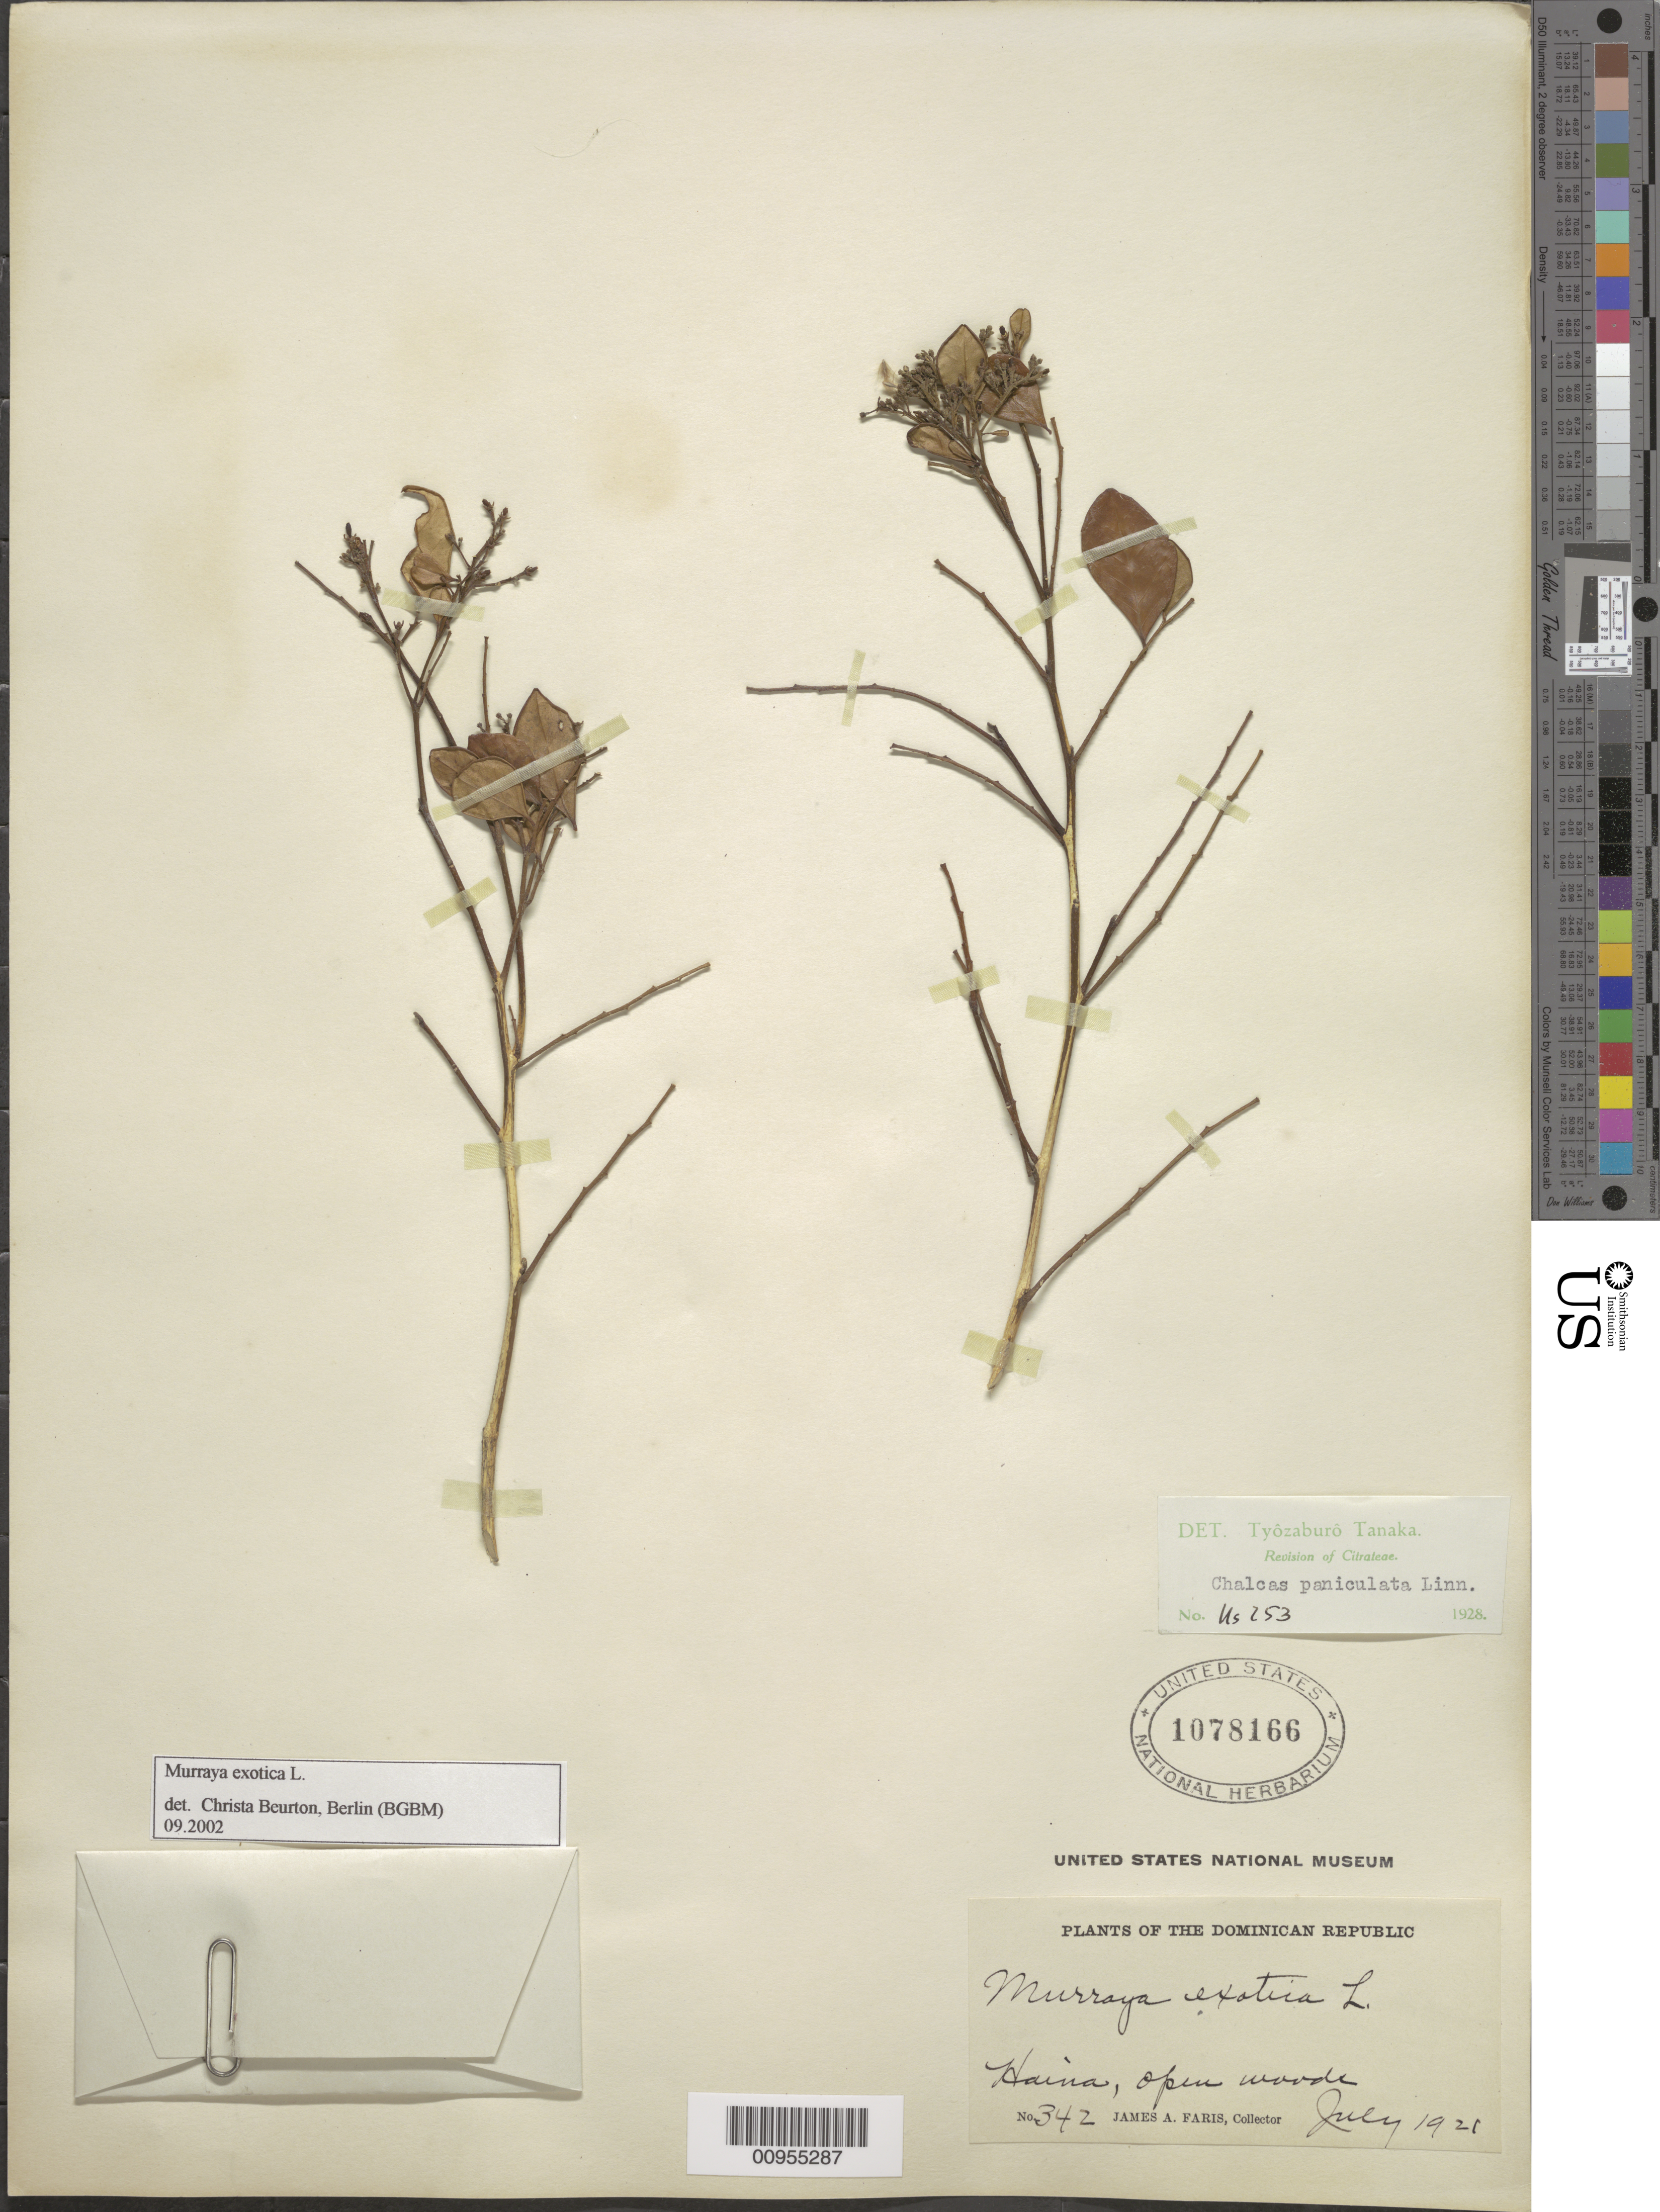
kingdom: Plantae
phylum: Tracheophyta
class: Magnoliopsida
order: Sapindales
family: Rutaceae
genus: Murraya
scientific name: Murraya paniculata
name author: (L.) Jack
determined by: Beurton, C.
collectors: J. Faris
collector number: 342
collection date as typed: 19 Jul 1921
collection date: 1921-07-19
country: Dominican Republic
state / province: San Cristóbal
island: Hispaniola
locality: Haina.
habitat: Open woods.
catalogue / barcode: US 1078813